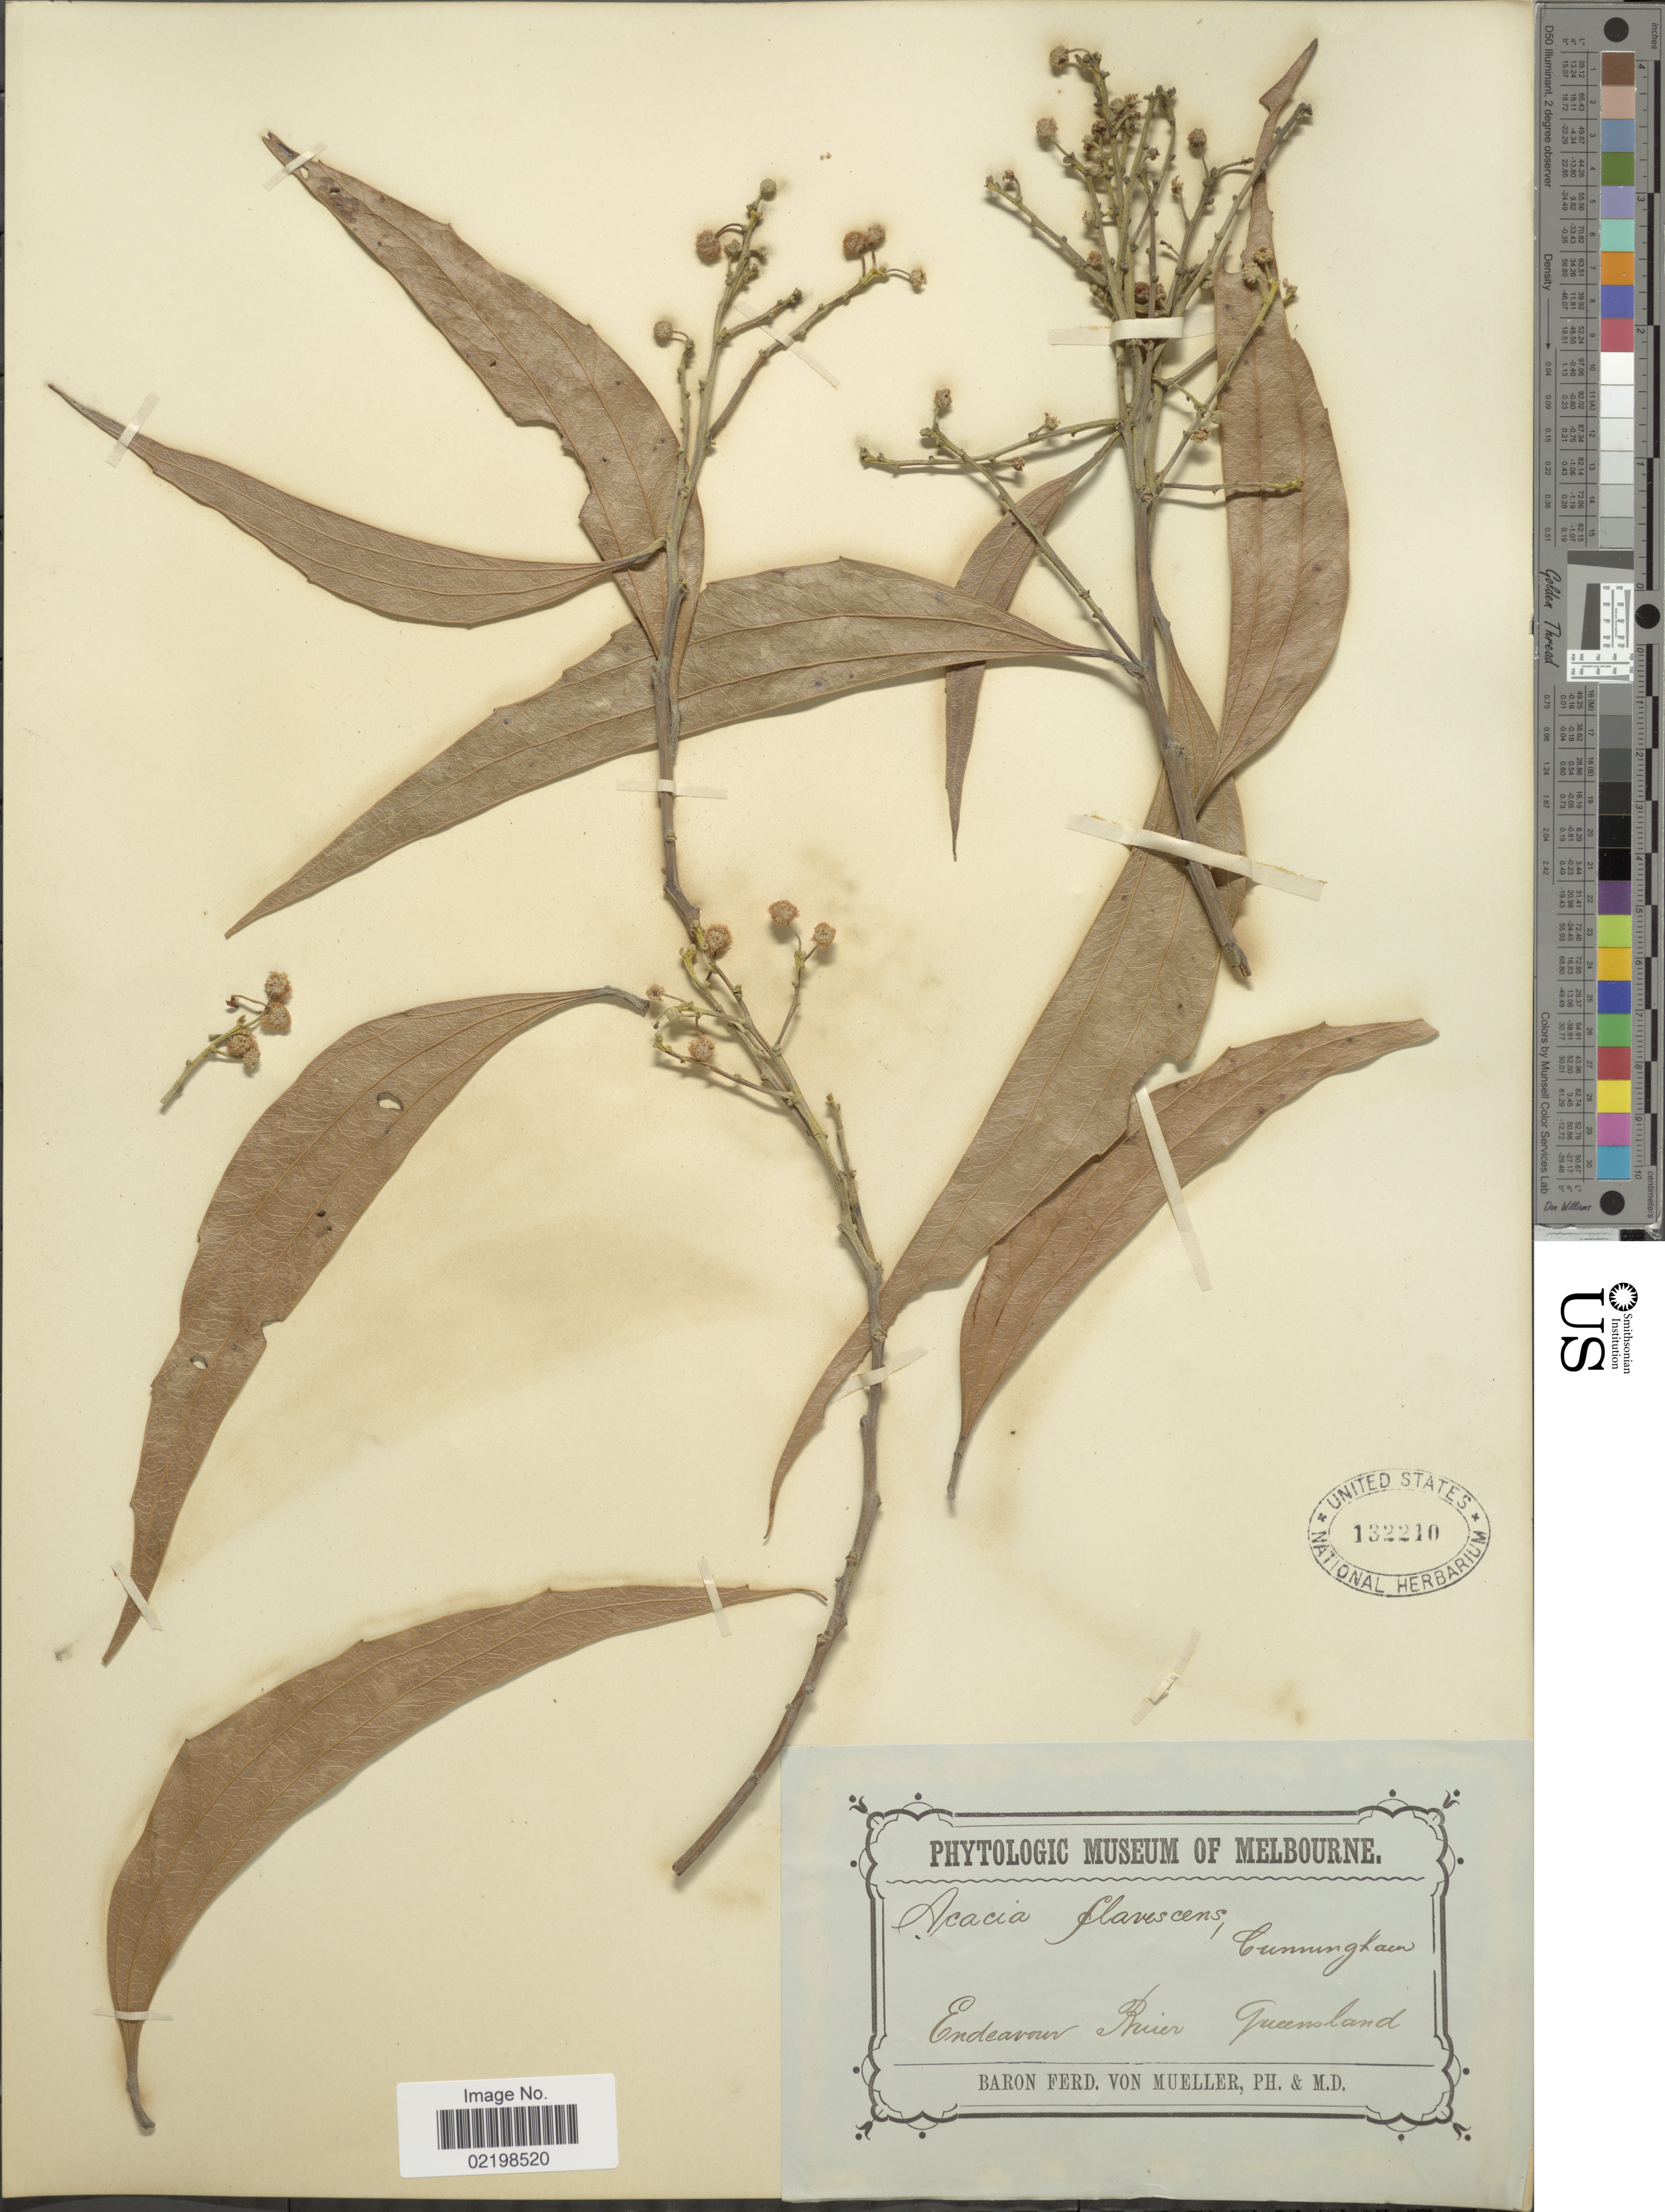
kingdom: Plantae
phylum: Tracheophyta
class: Magnoliopsida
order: Fabales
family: Fabaceae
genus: Acacia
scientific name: Acacia flavescens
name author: A. Cunn. ex Benth.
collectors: F. Mueller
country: Australia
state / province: Queensland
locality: Endeavour River, Queensland.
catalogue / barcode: US 132210